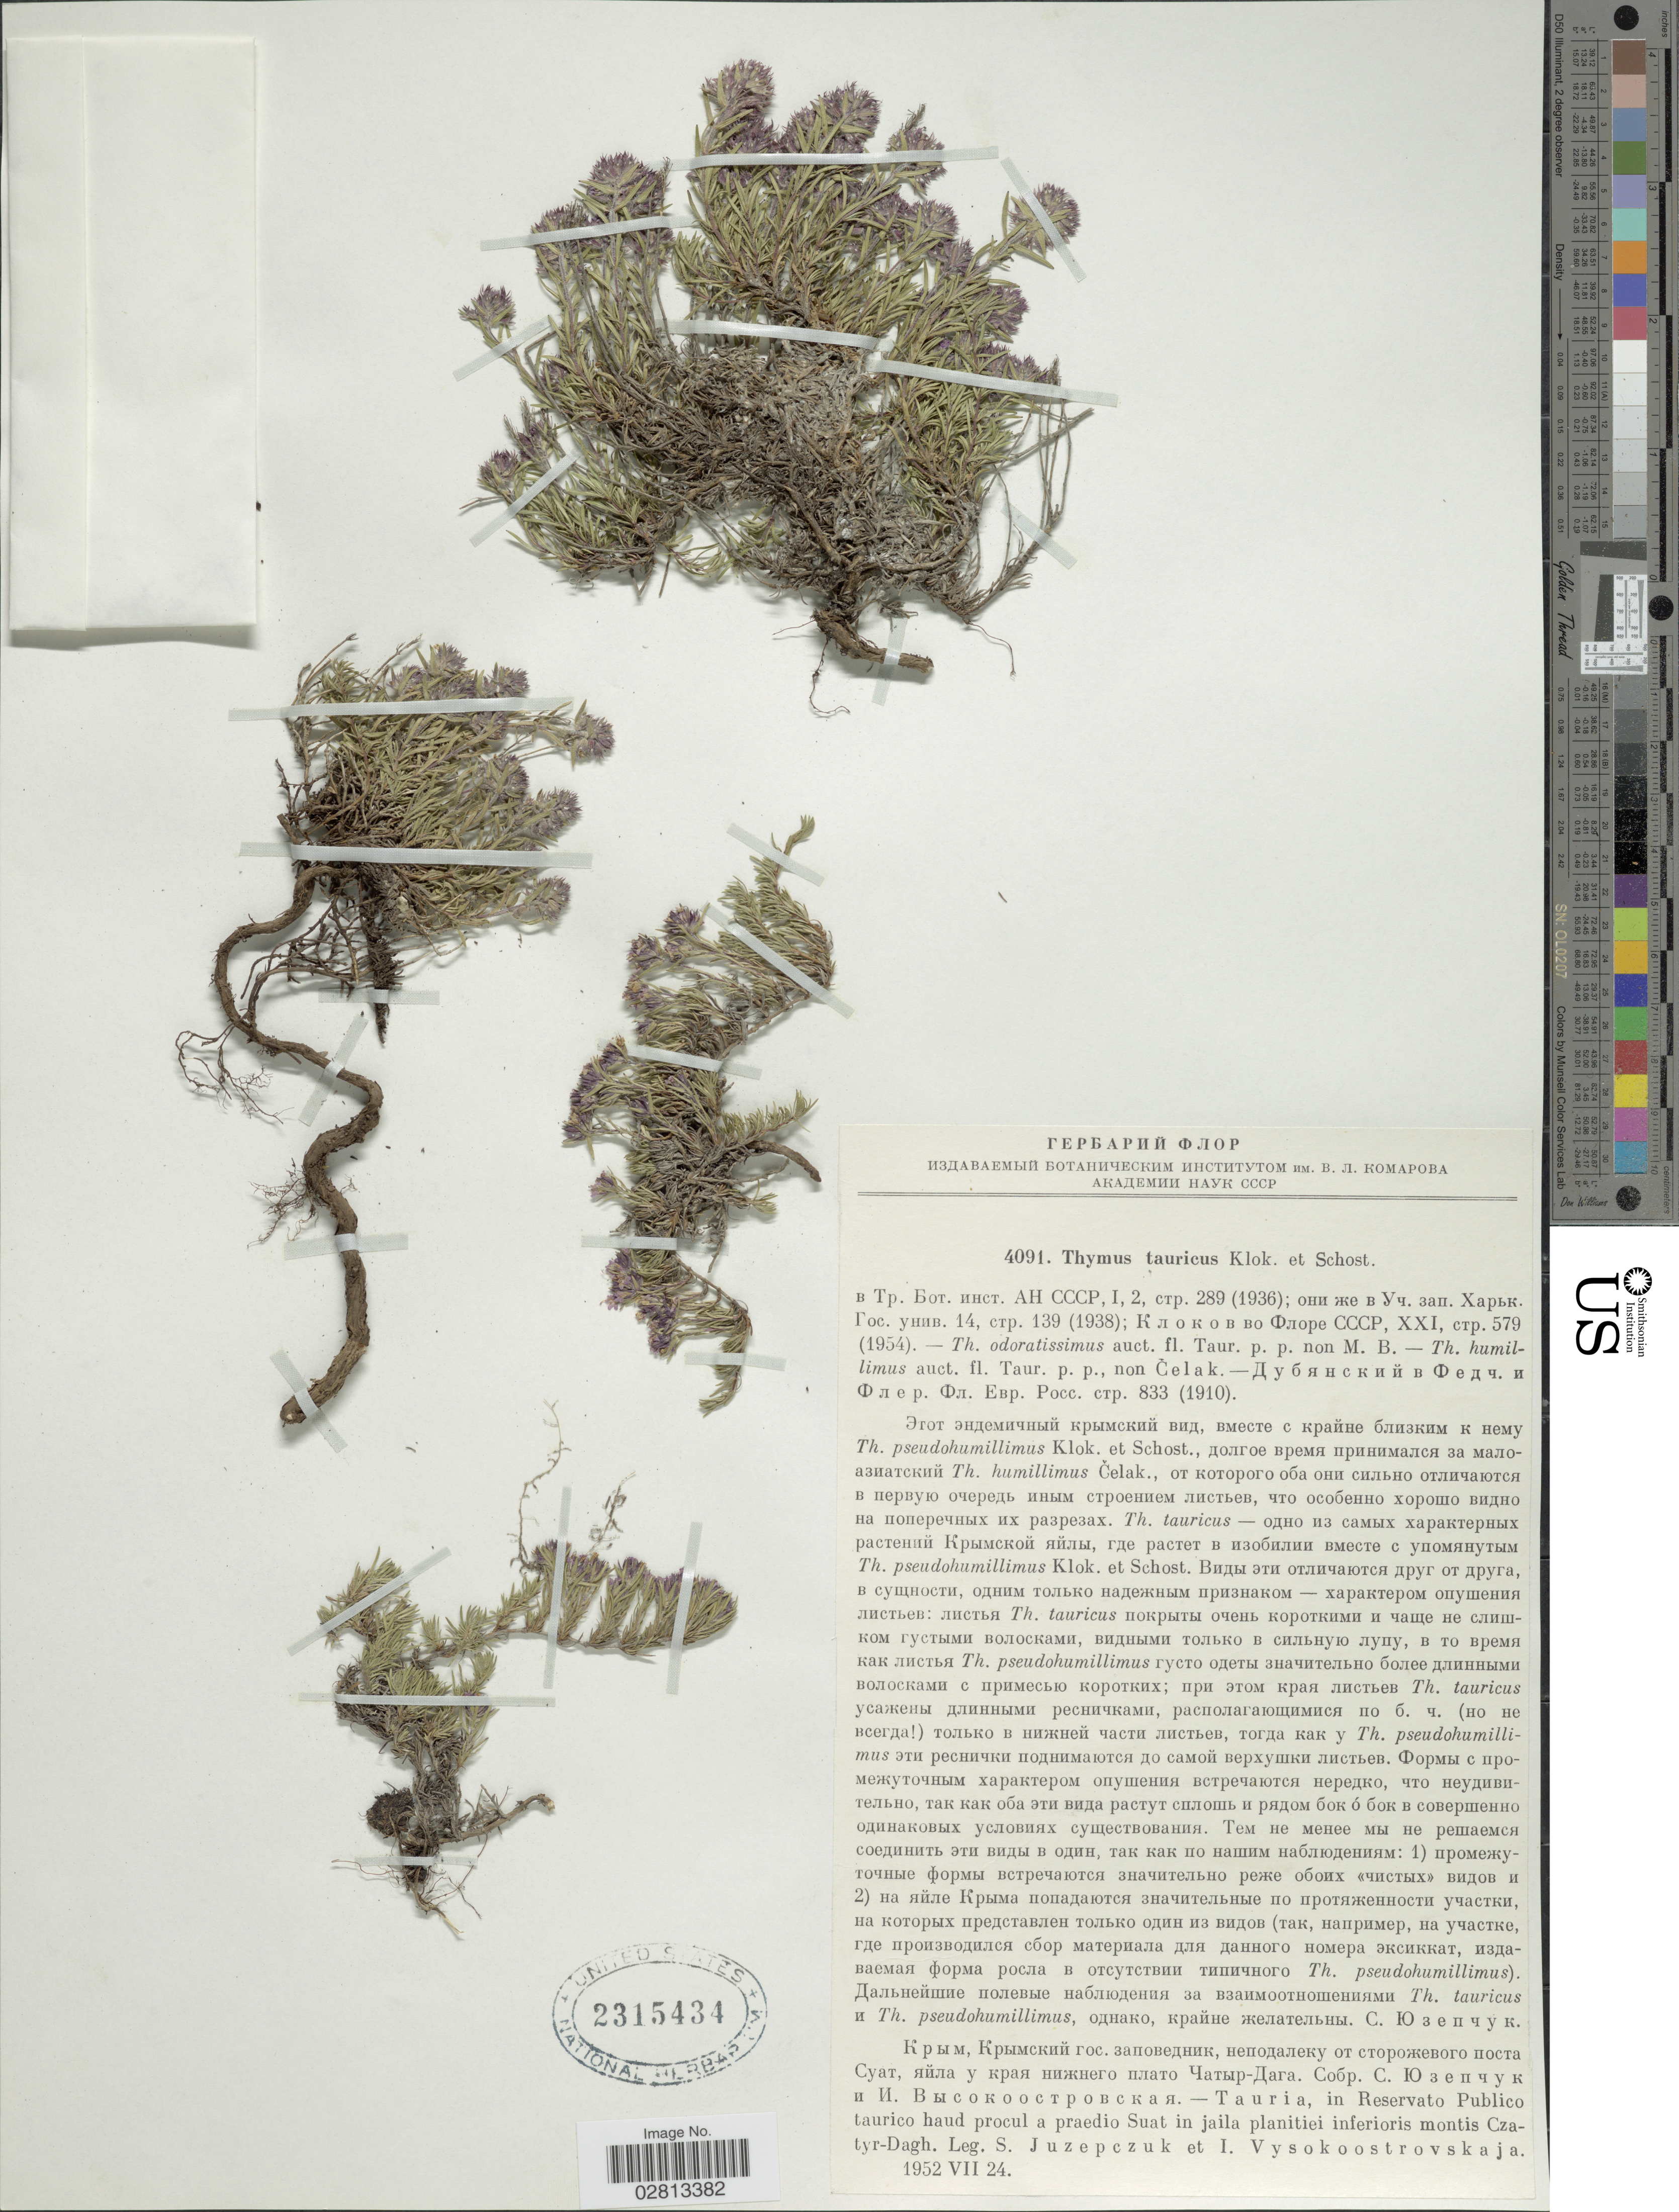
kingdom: Plantae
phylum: Tracheophyta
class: Magnoliopsida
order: Lamiales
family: Lamiaceae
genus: Thymus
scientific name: Thymus tauricus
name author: Klokov & Des.-Shost.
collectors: S. V. Juzepczuk & I. Vysokoostrovskaja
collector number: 4091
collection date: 1952-07-24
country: Ukraine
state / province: Crimea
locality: Tauria, in Reservato Publico taurico haud procul a prædio Suat in jaila planitiei inferioris montis Czatyr-Dagh.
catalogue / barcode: US 2315434